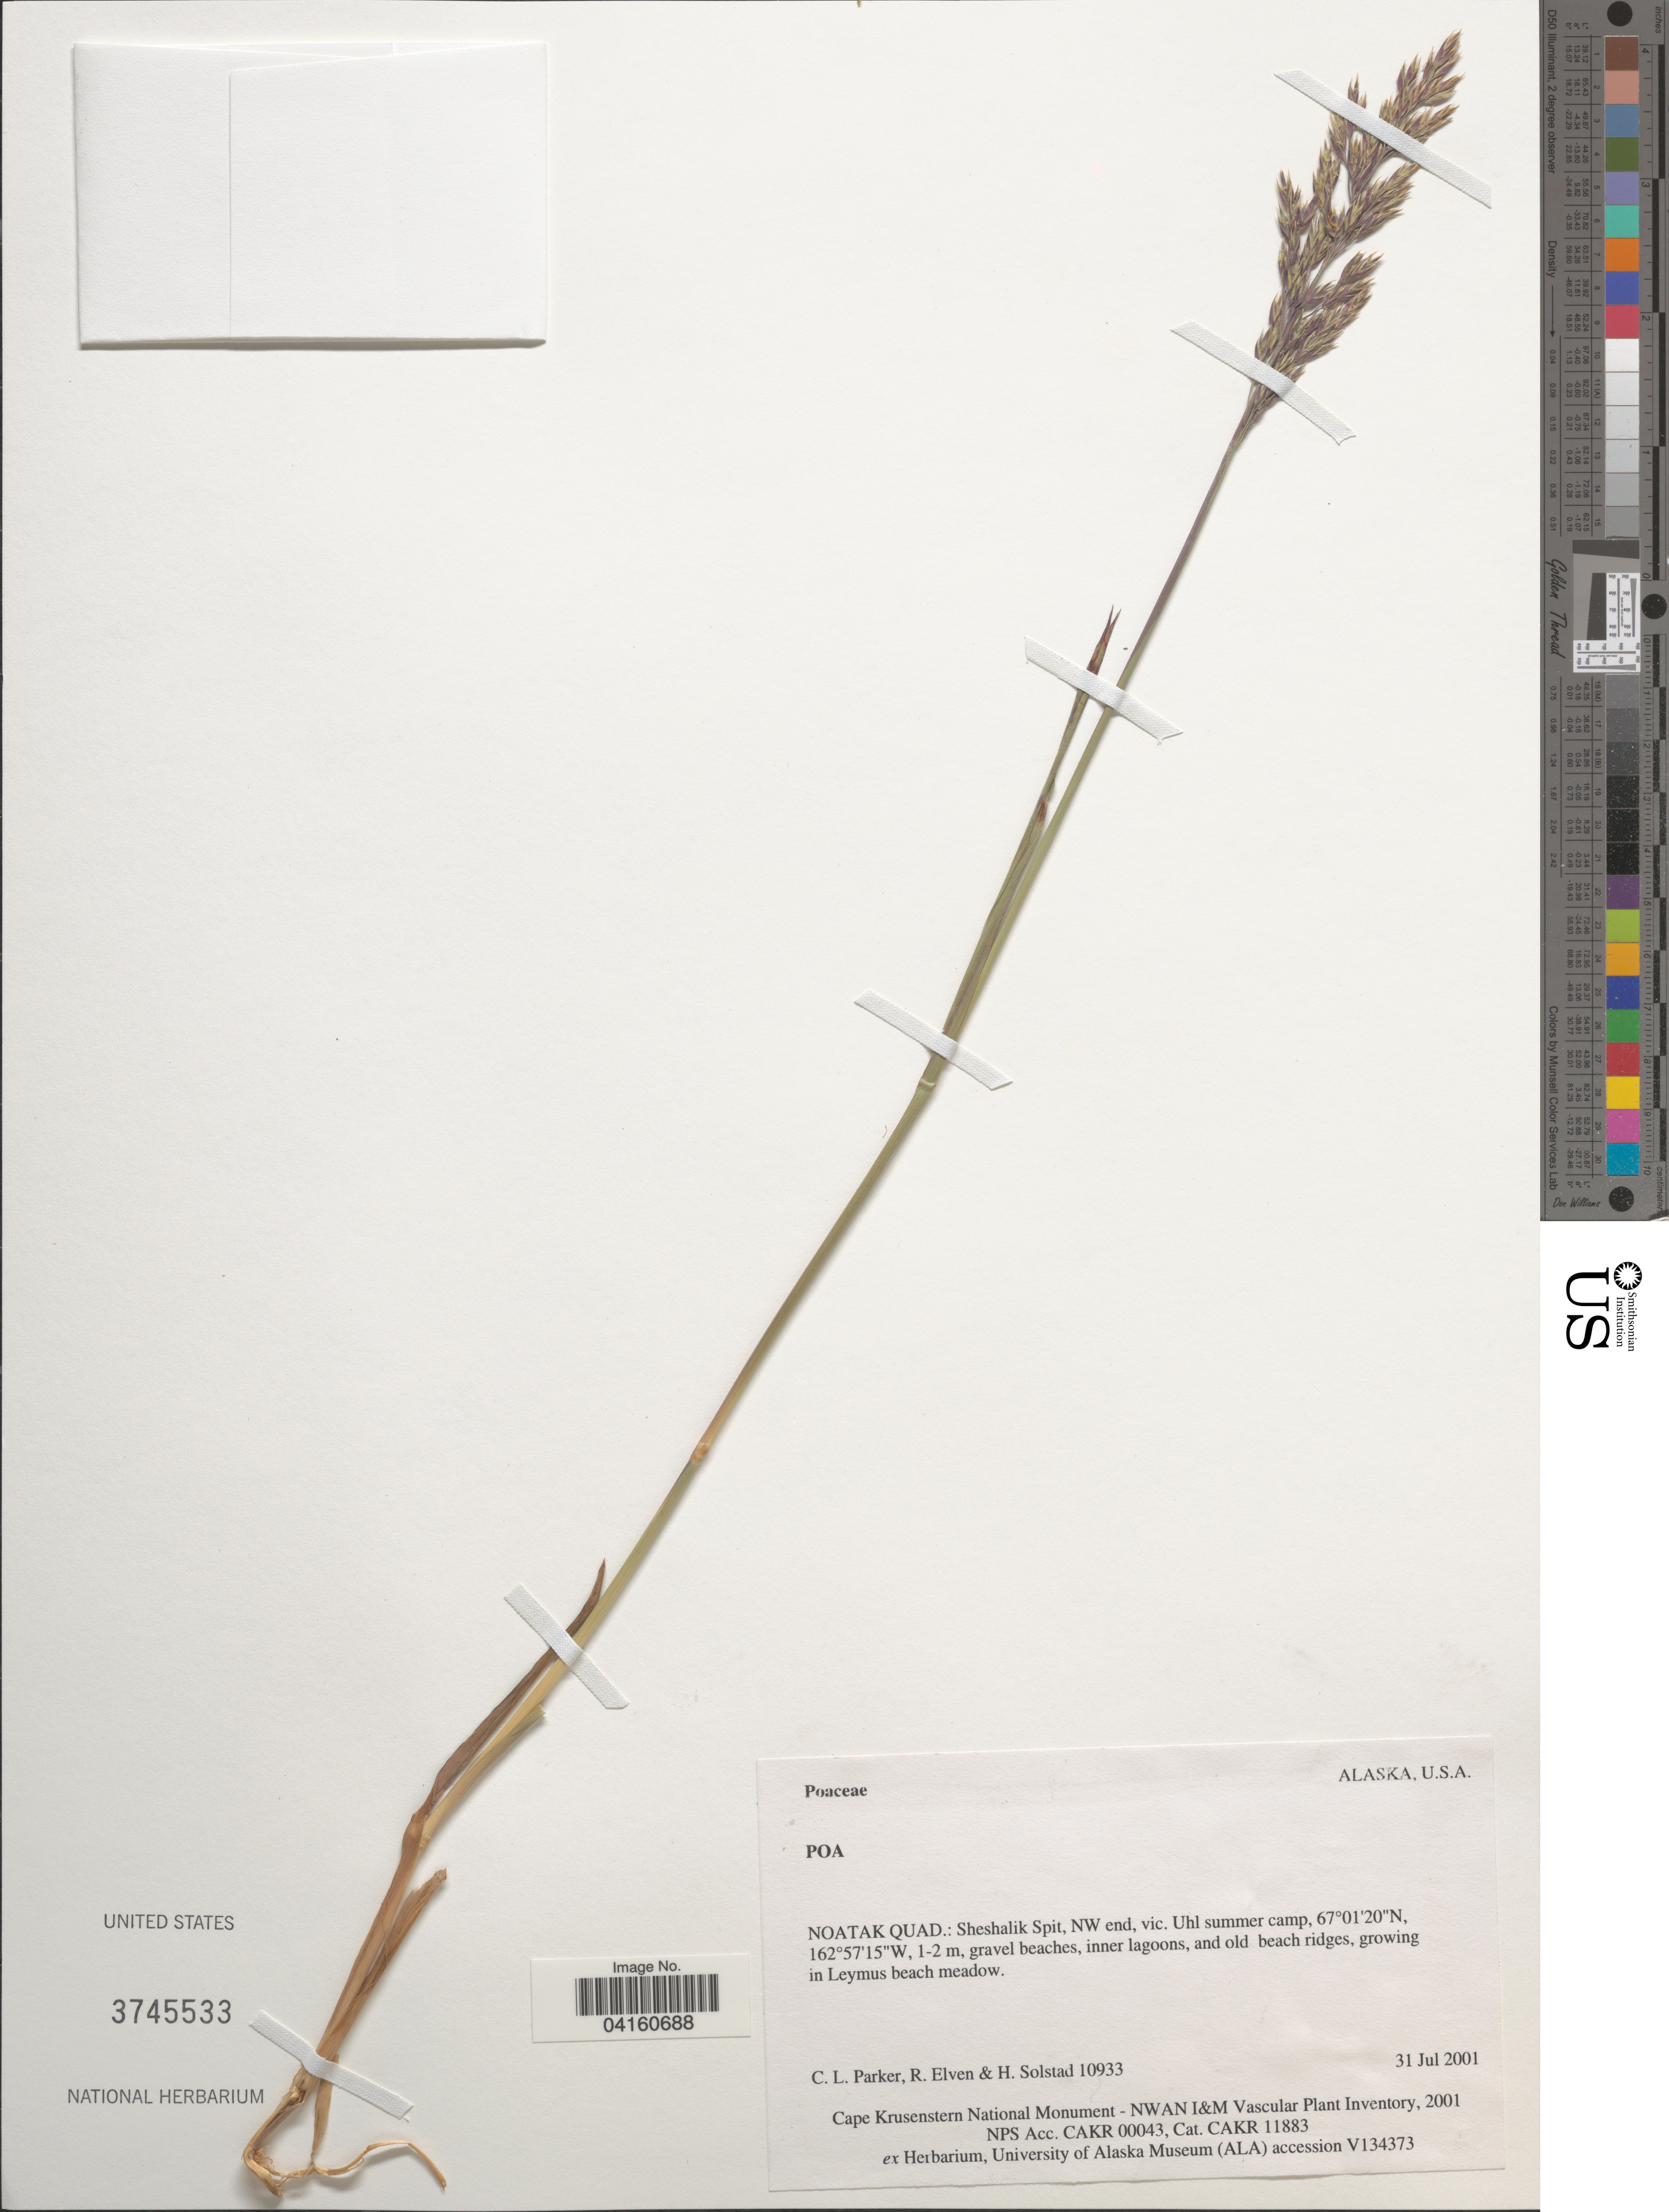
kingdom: Plantae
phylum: Tracheophyta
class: Liliopsida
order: Poales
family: Poaceae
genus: Poa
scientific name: Poa sp.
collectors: C. L. Parker, R. Elven & H. Solstad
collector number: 10933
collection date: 2001-07-31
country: United States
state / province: Alaska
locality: Noatak Quad.: Sheshalik Spit, NW end, vic. Uhl summer camp, gravel beaches, inner lagoons, and old beach ridges.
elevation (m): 1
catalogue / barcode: US 3745533